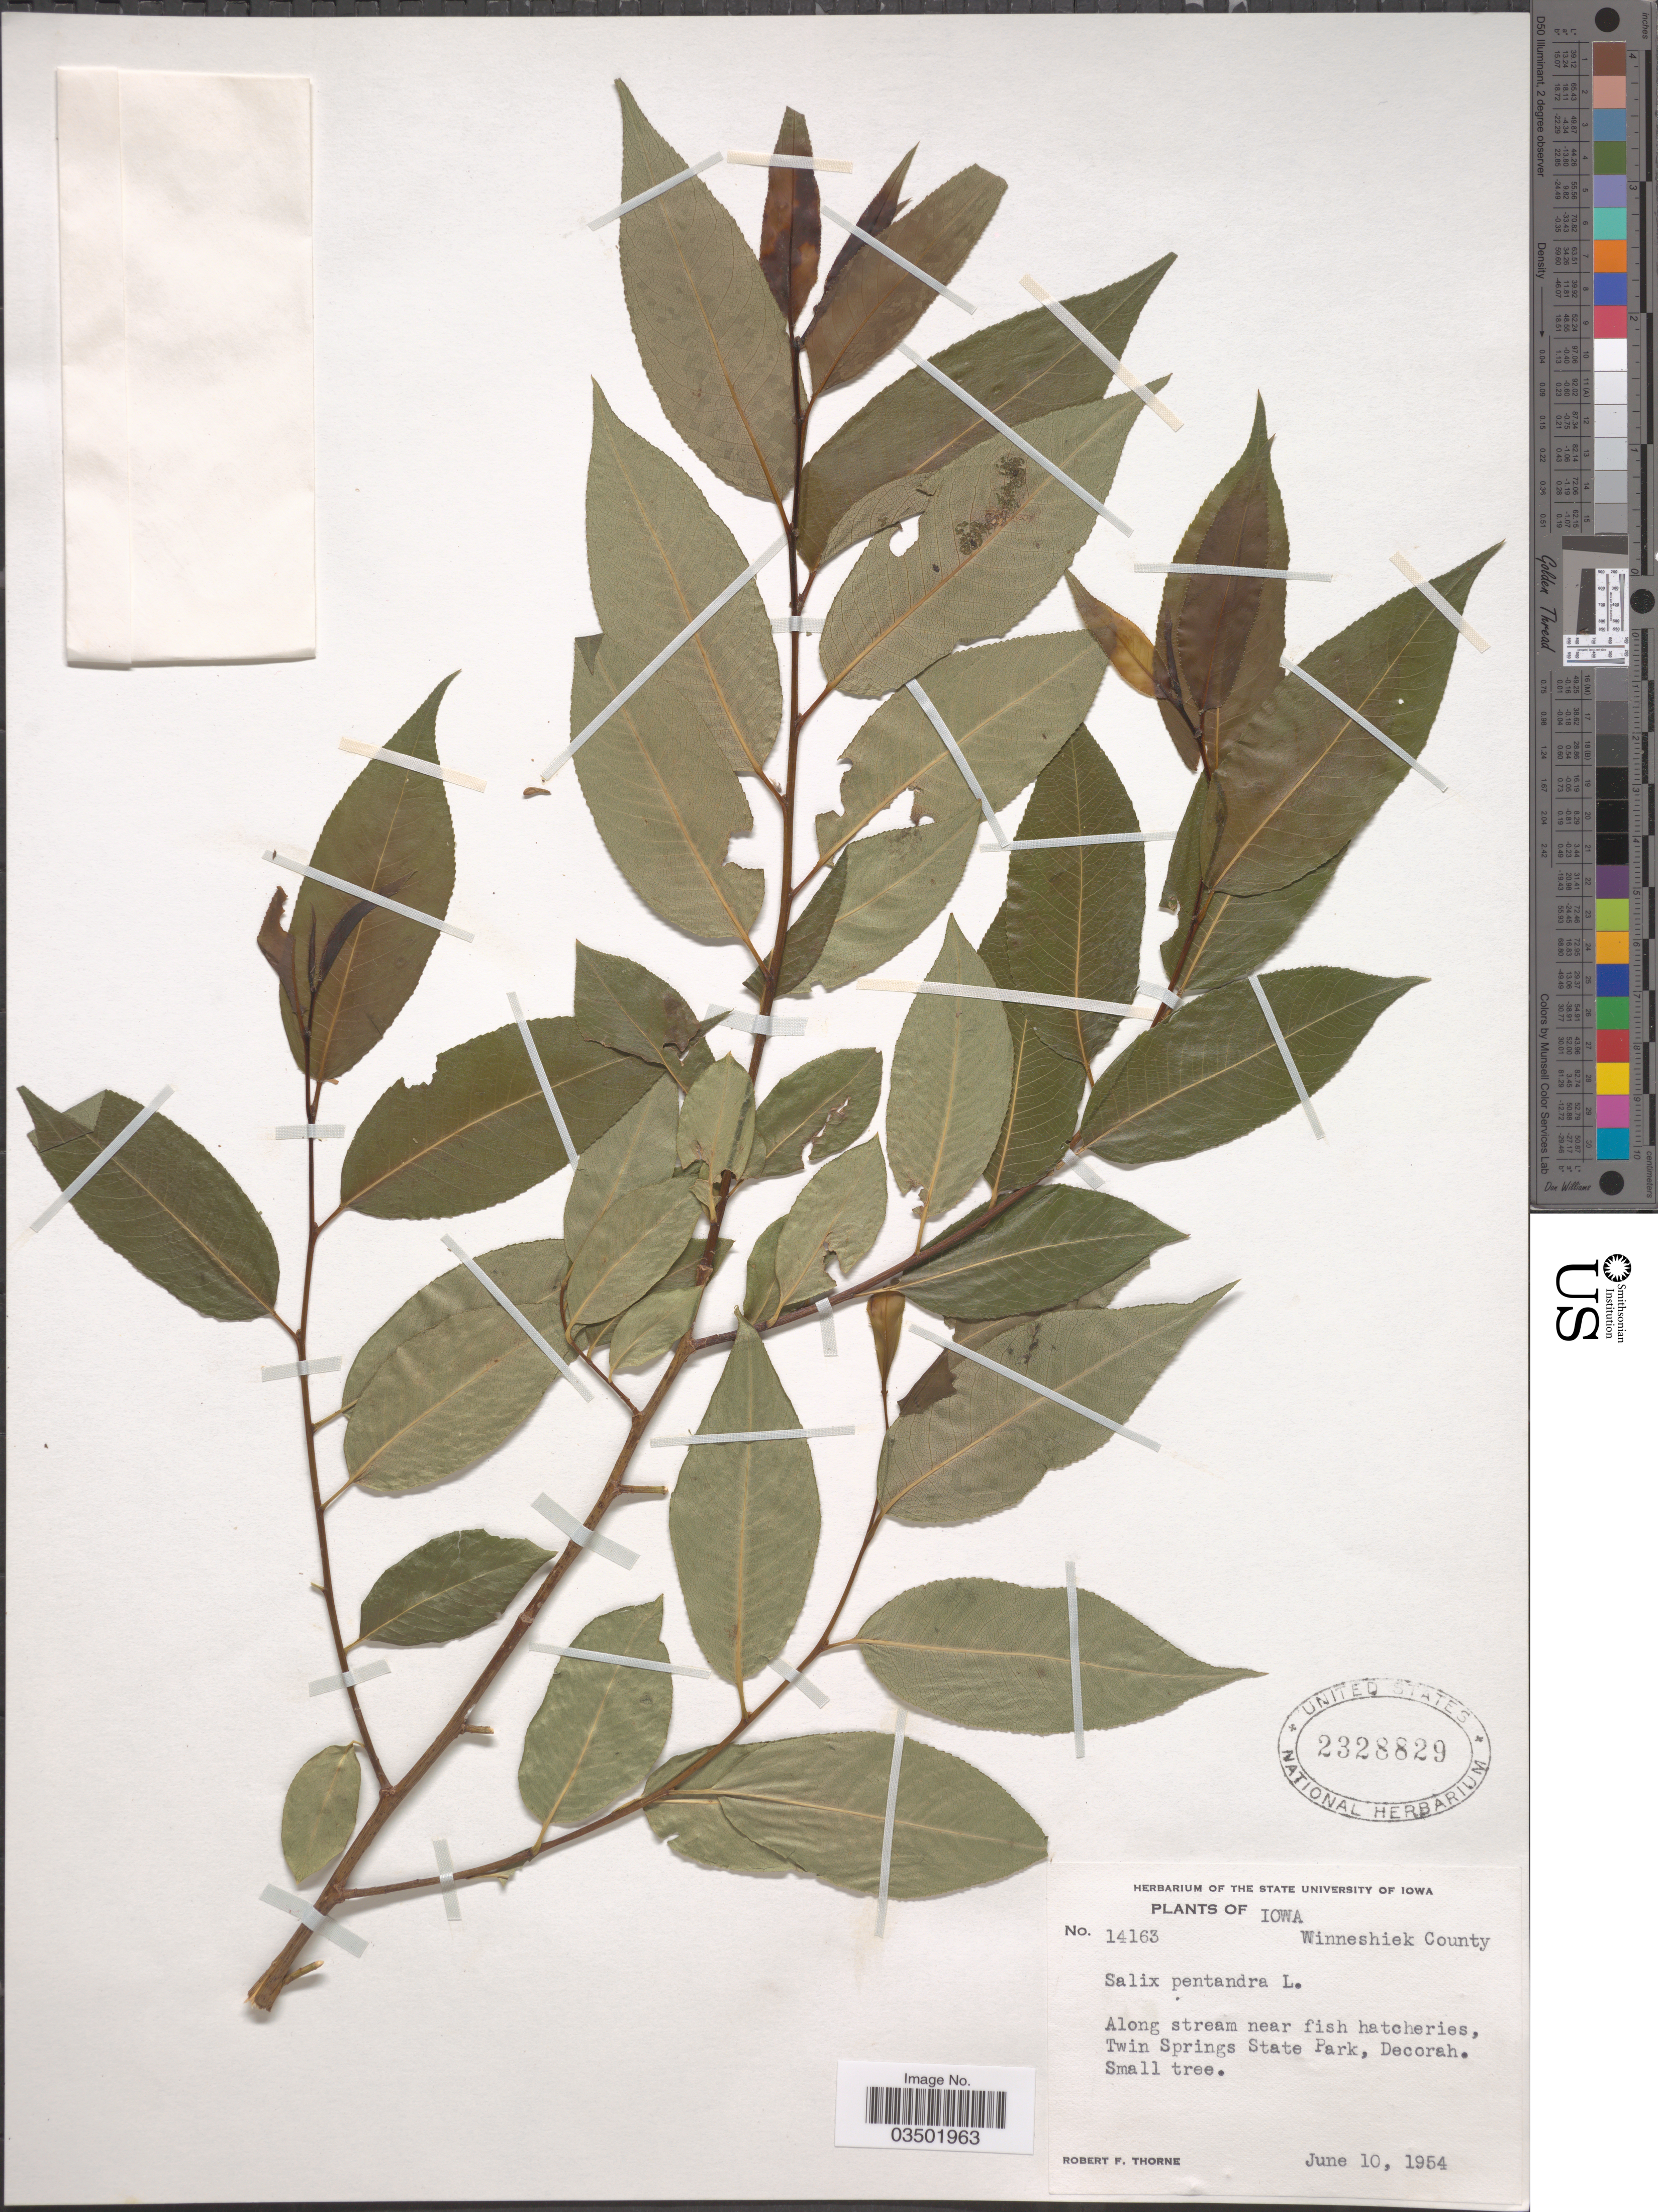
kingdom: Plantae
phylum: Tracheophyta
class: Magnoliopsida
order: Malpighiales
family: Salicaceae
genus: Salix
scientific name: Salix pentandra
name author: L.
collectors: R. F. Thorne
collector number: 14163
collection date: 1954-06-10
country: United States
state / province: Iowa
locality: Winneshiek County. Along stream near fish hatcheries, Twin Springs State Park, Decorah.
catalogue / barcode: US 2328829